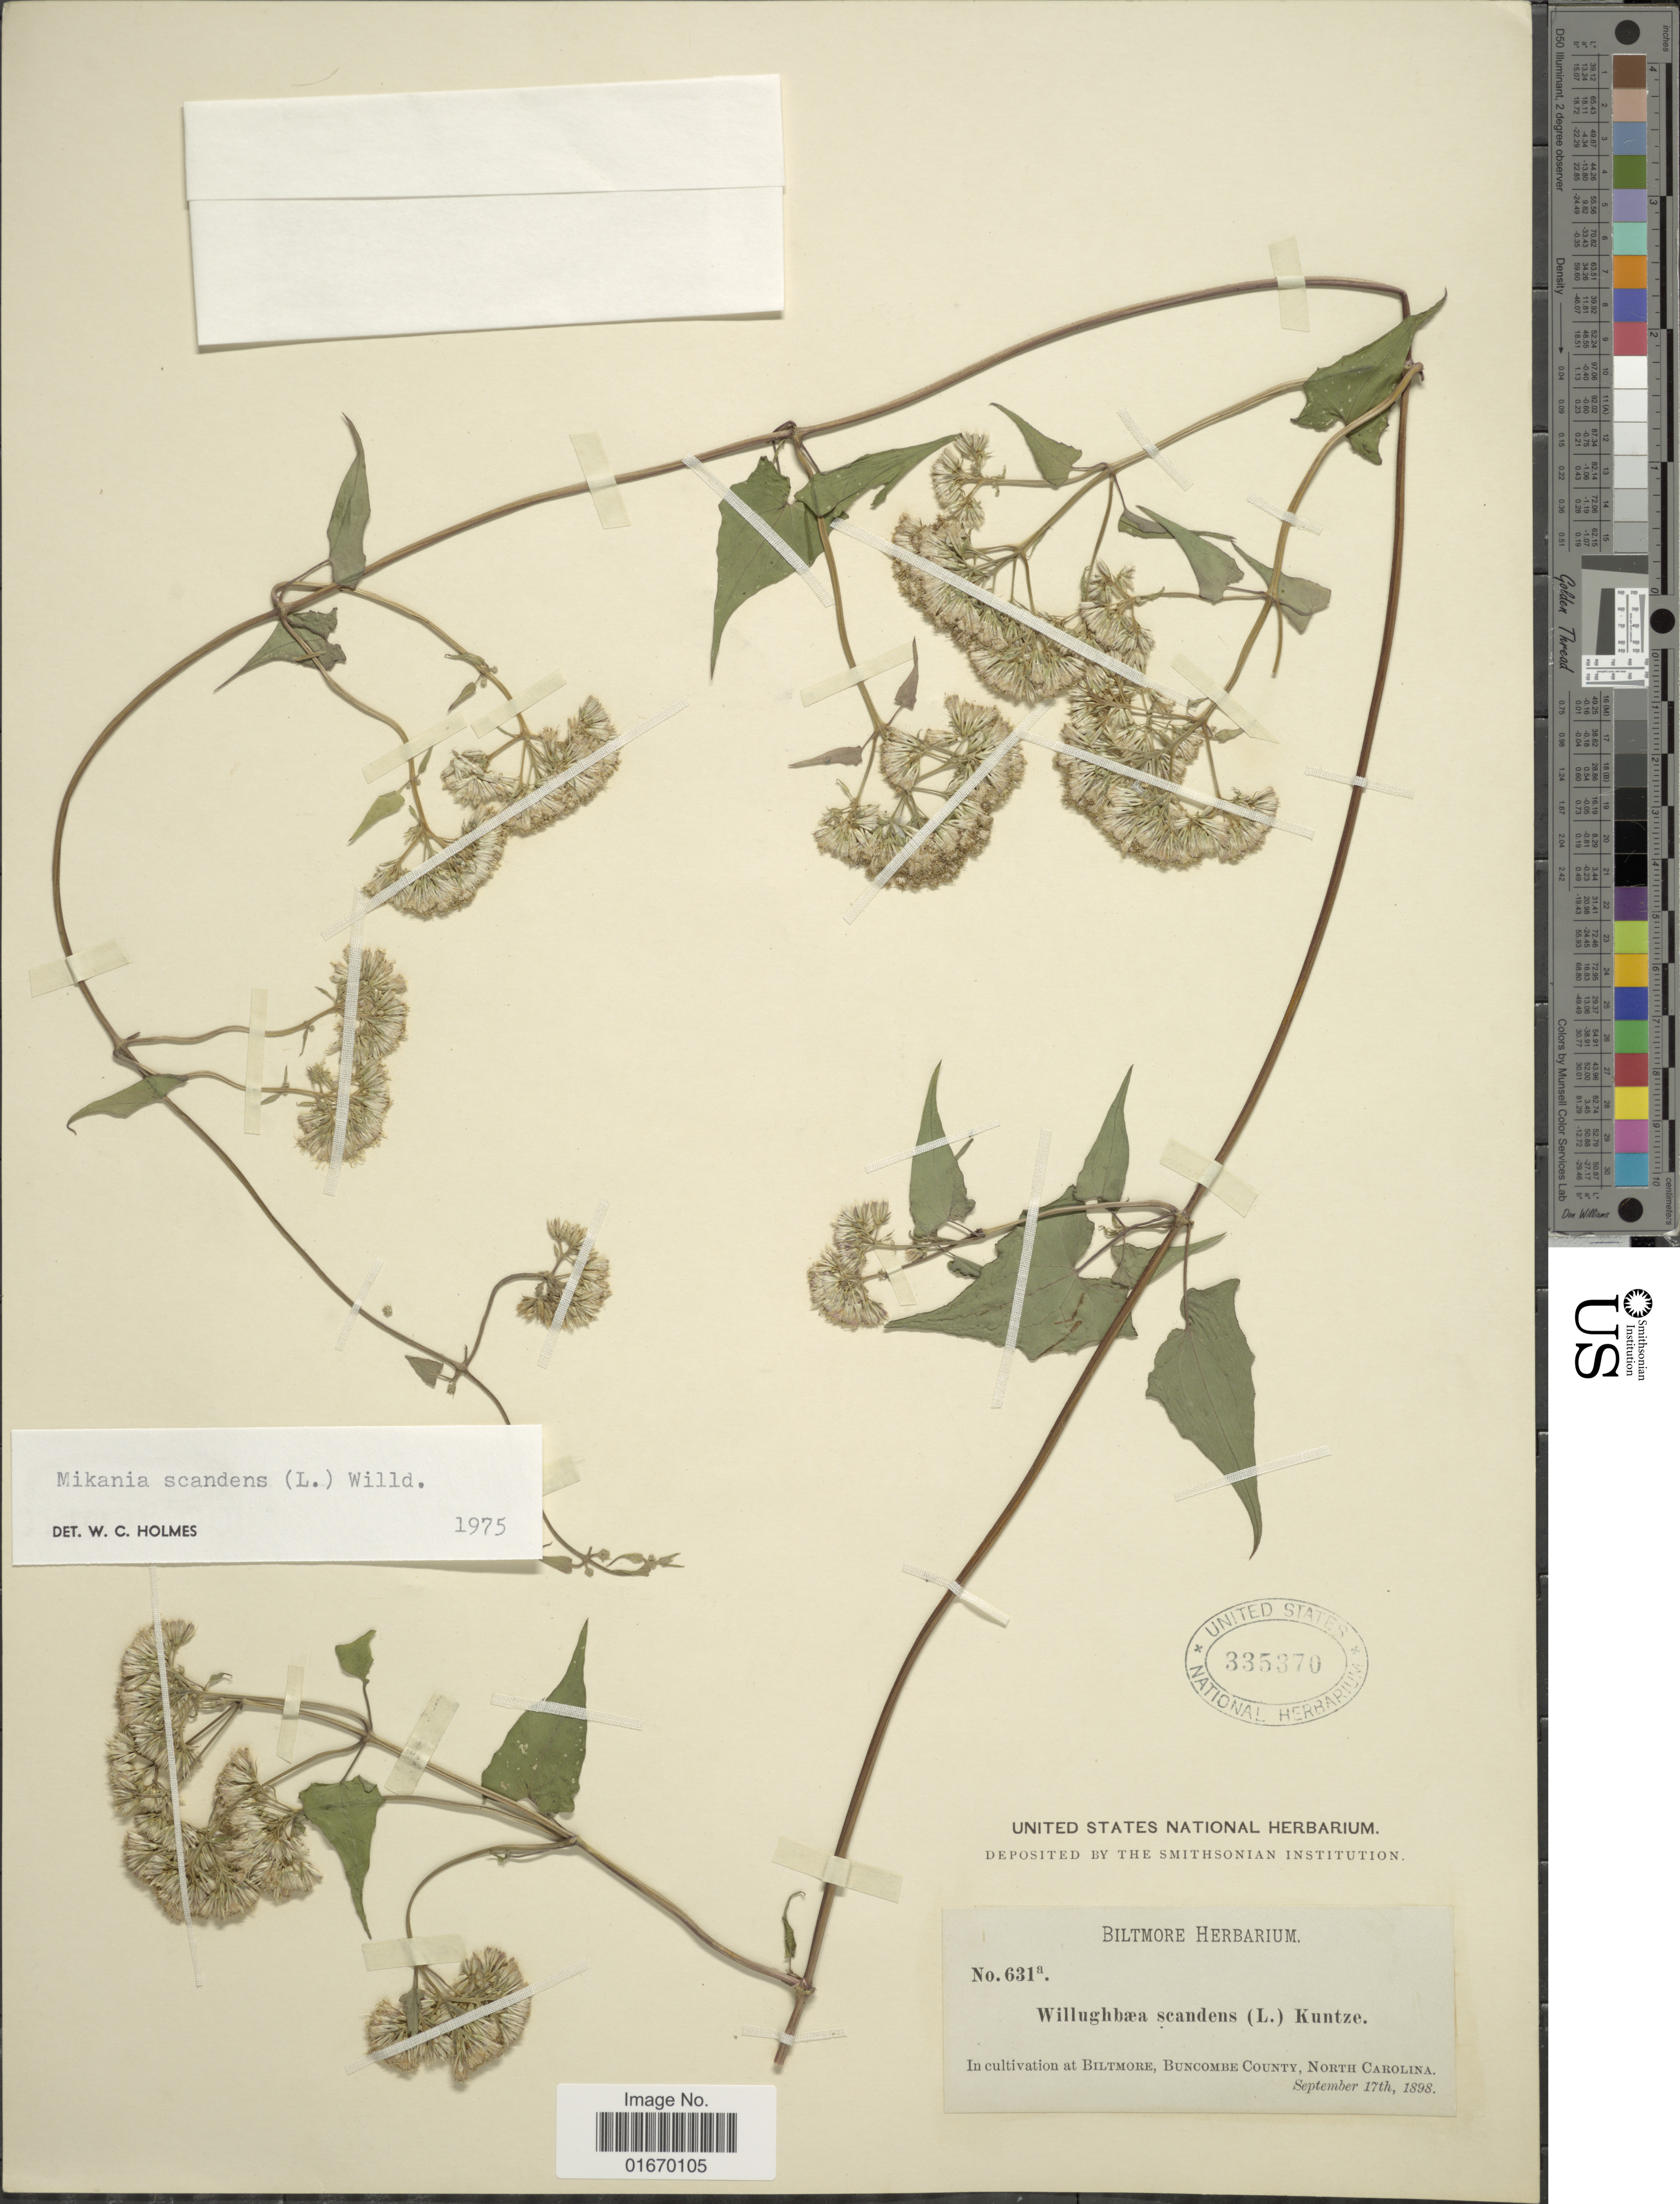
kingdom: Plantae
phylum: Tracheophyta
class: Magnoliopsida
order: Asterales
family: Asteraceae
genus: Mikania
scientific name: Mikania scandens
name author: (L.) Willd.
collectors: ex herb. Biltmore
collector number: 631a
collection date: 1898-09-17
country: United States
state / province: North Carolina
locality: Biltmore, Buncombe County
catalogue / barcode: US 335370